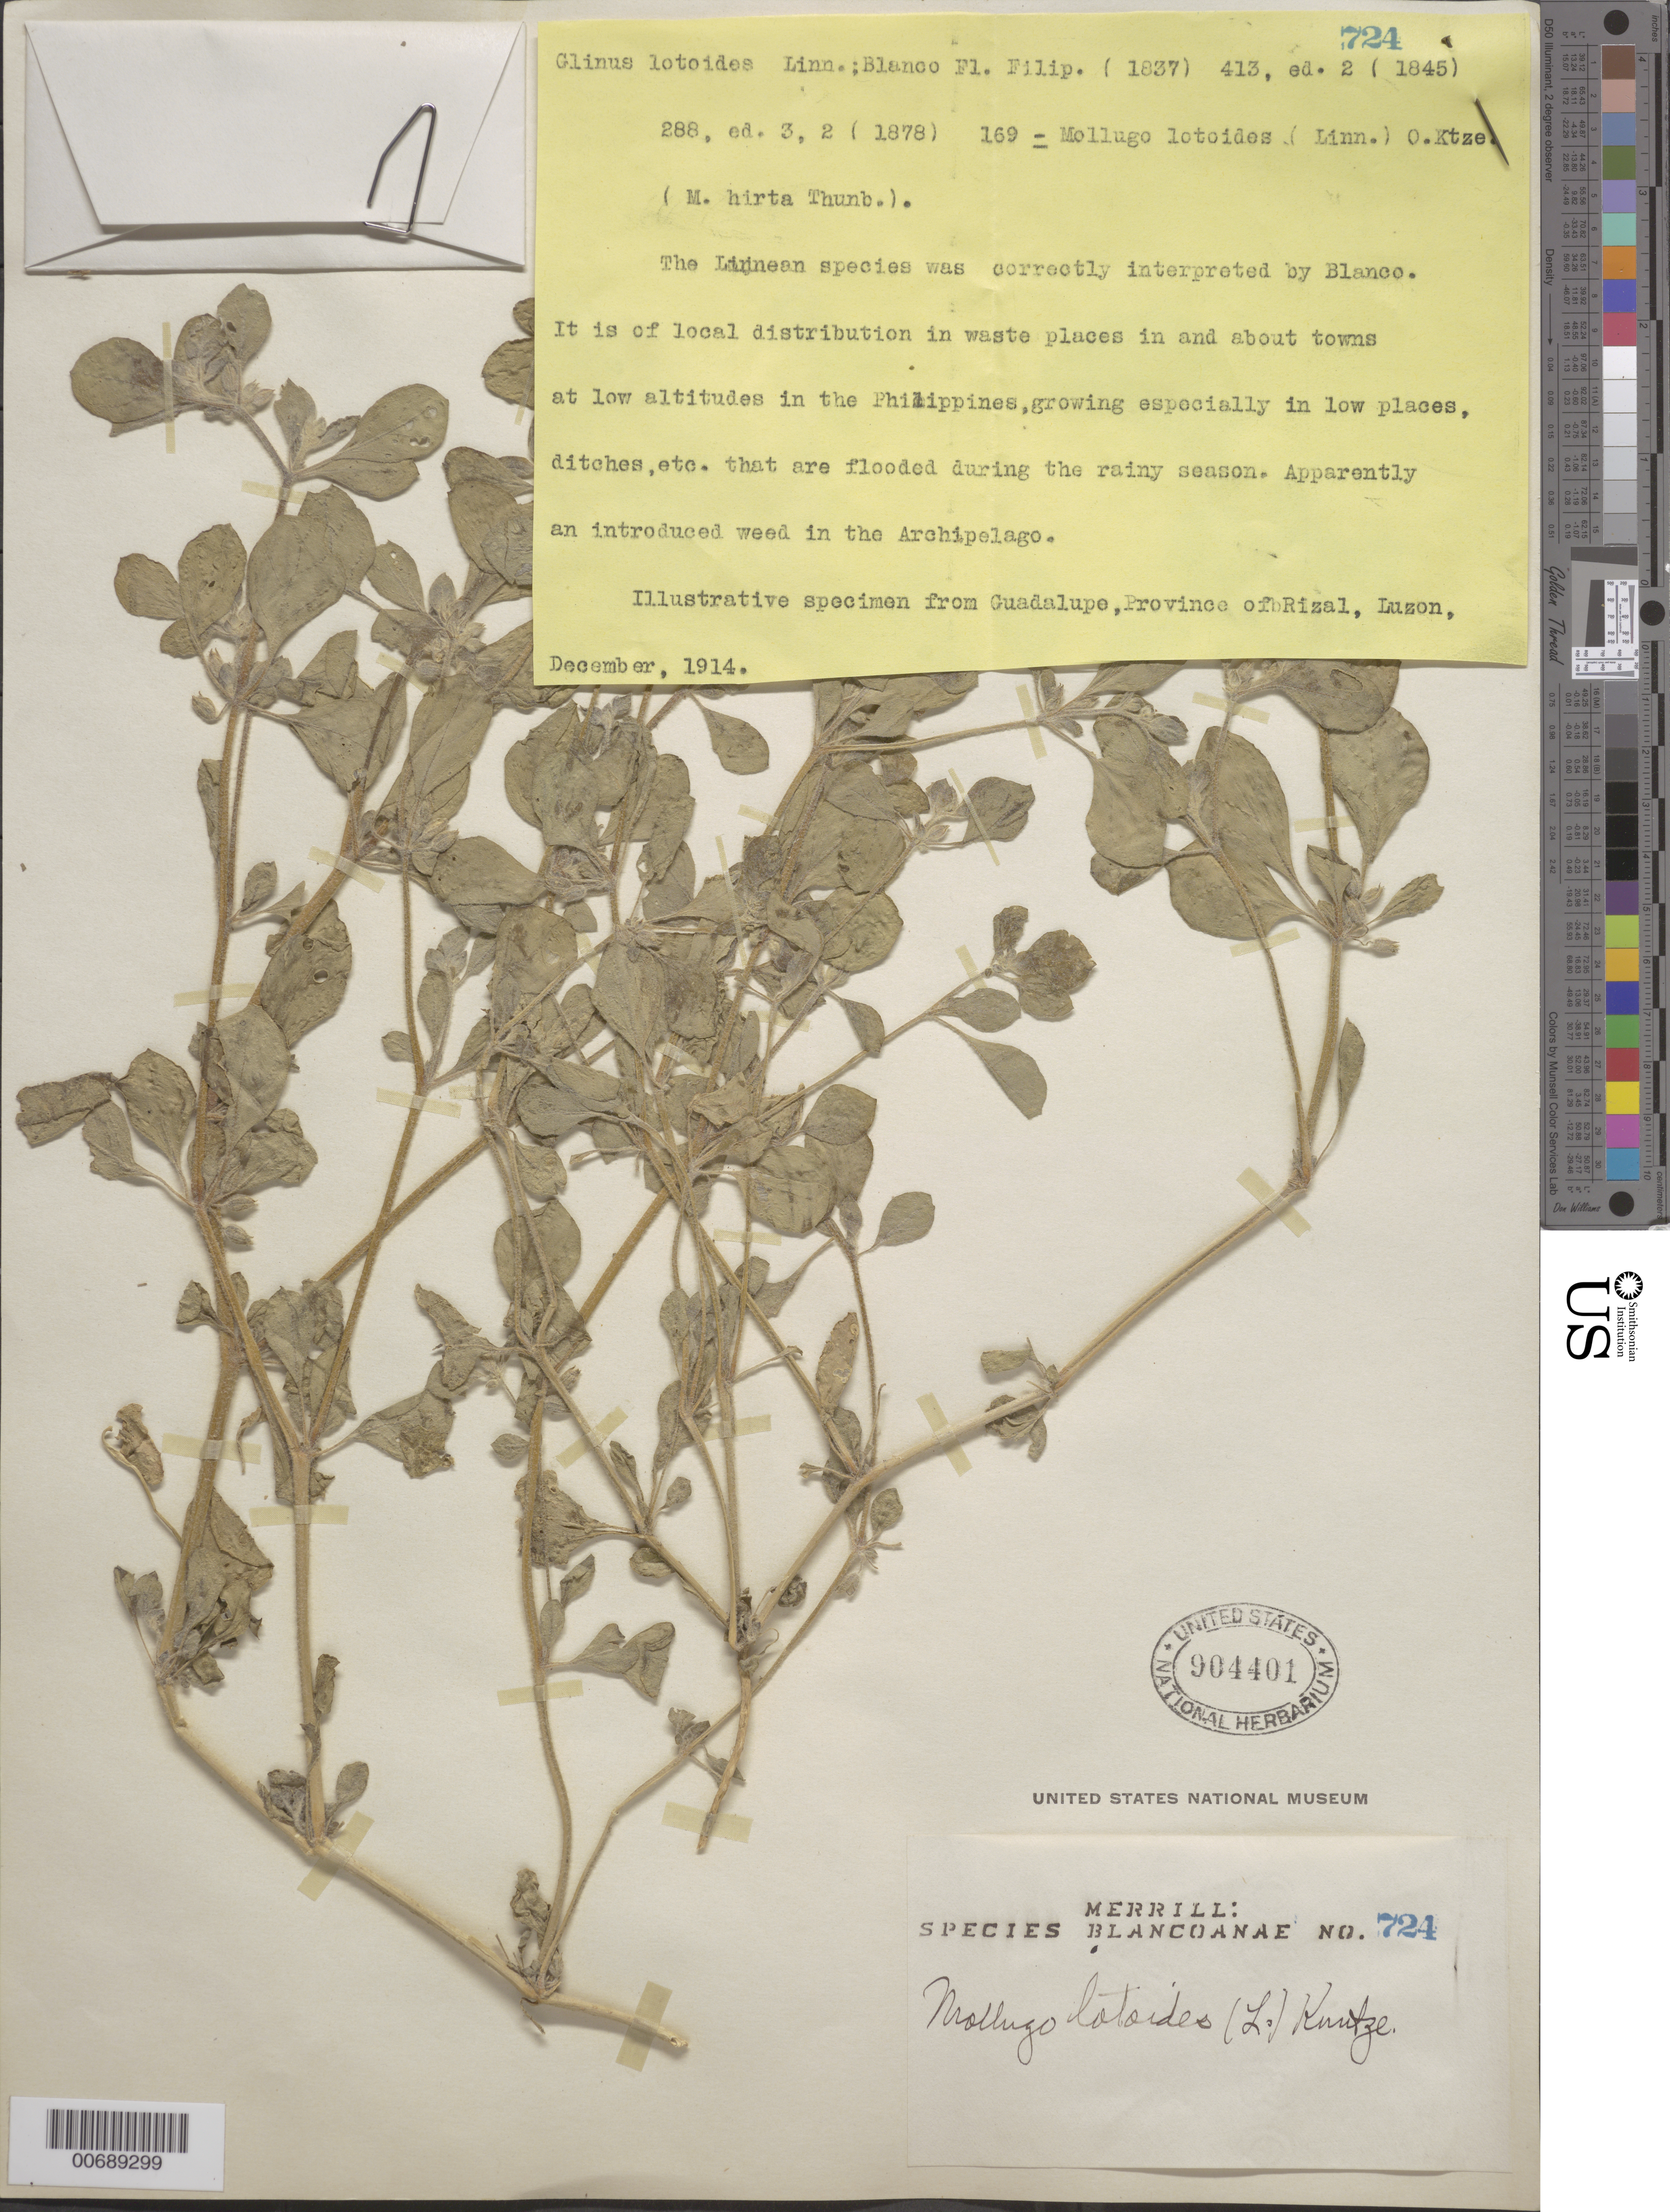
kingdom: Plantae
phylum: Tracheophyta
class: Magnoliopsida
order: Caryophyllales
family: Molluginaceae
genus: Glinus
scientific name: Glinus lotoides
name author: L.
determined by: Strong, Mark T., (BOT), Smithsonian Institution - National Museum of Natural History (UNITED STATES)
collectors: E. D. Merrill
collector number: Sp. Blancoan. 0724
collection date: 1914-12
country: Philippines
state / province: Calabarzon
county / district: Rizal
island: Luzon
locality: Guadalupe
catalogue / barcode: US 904401